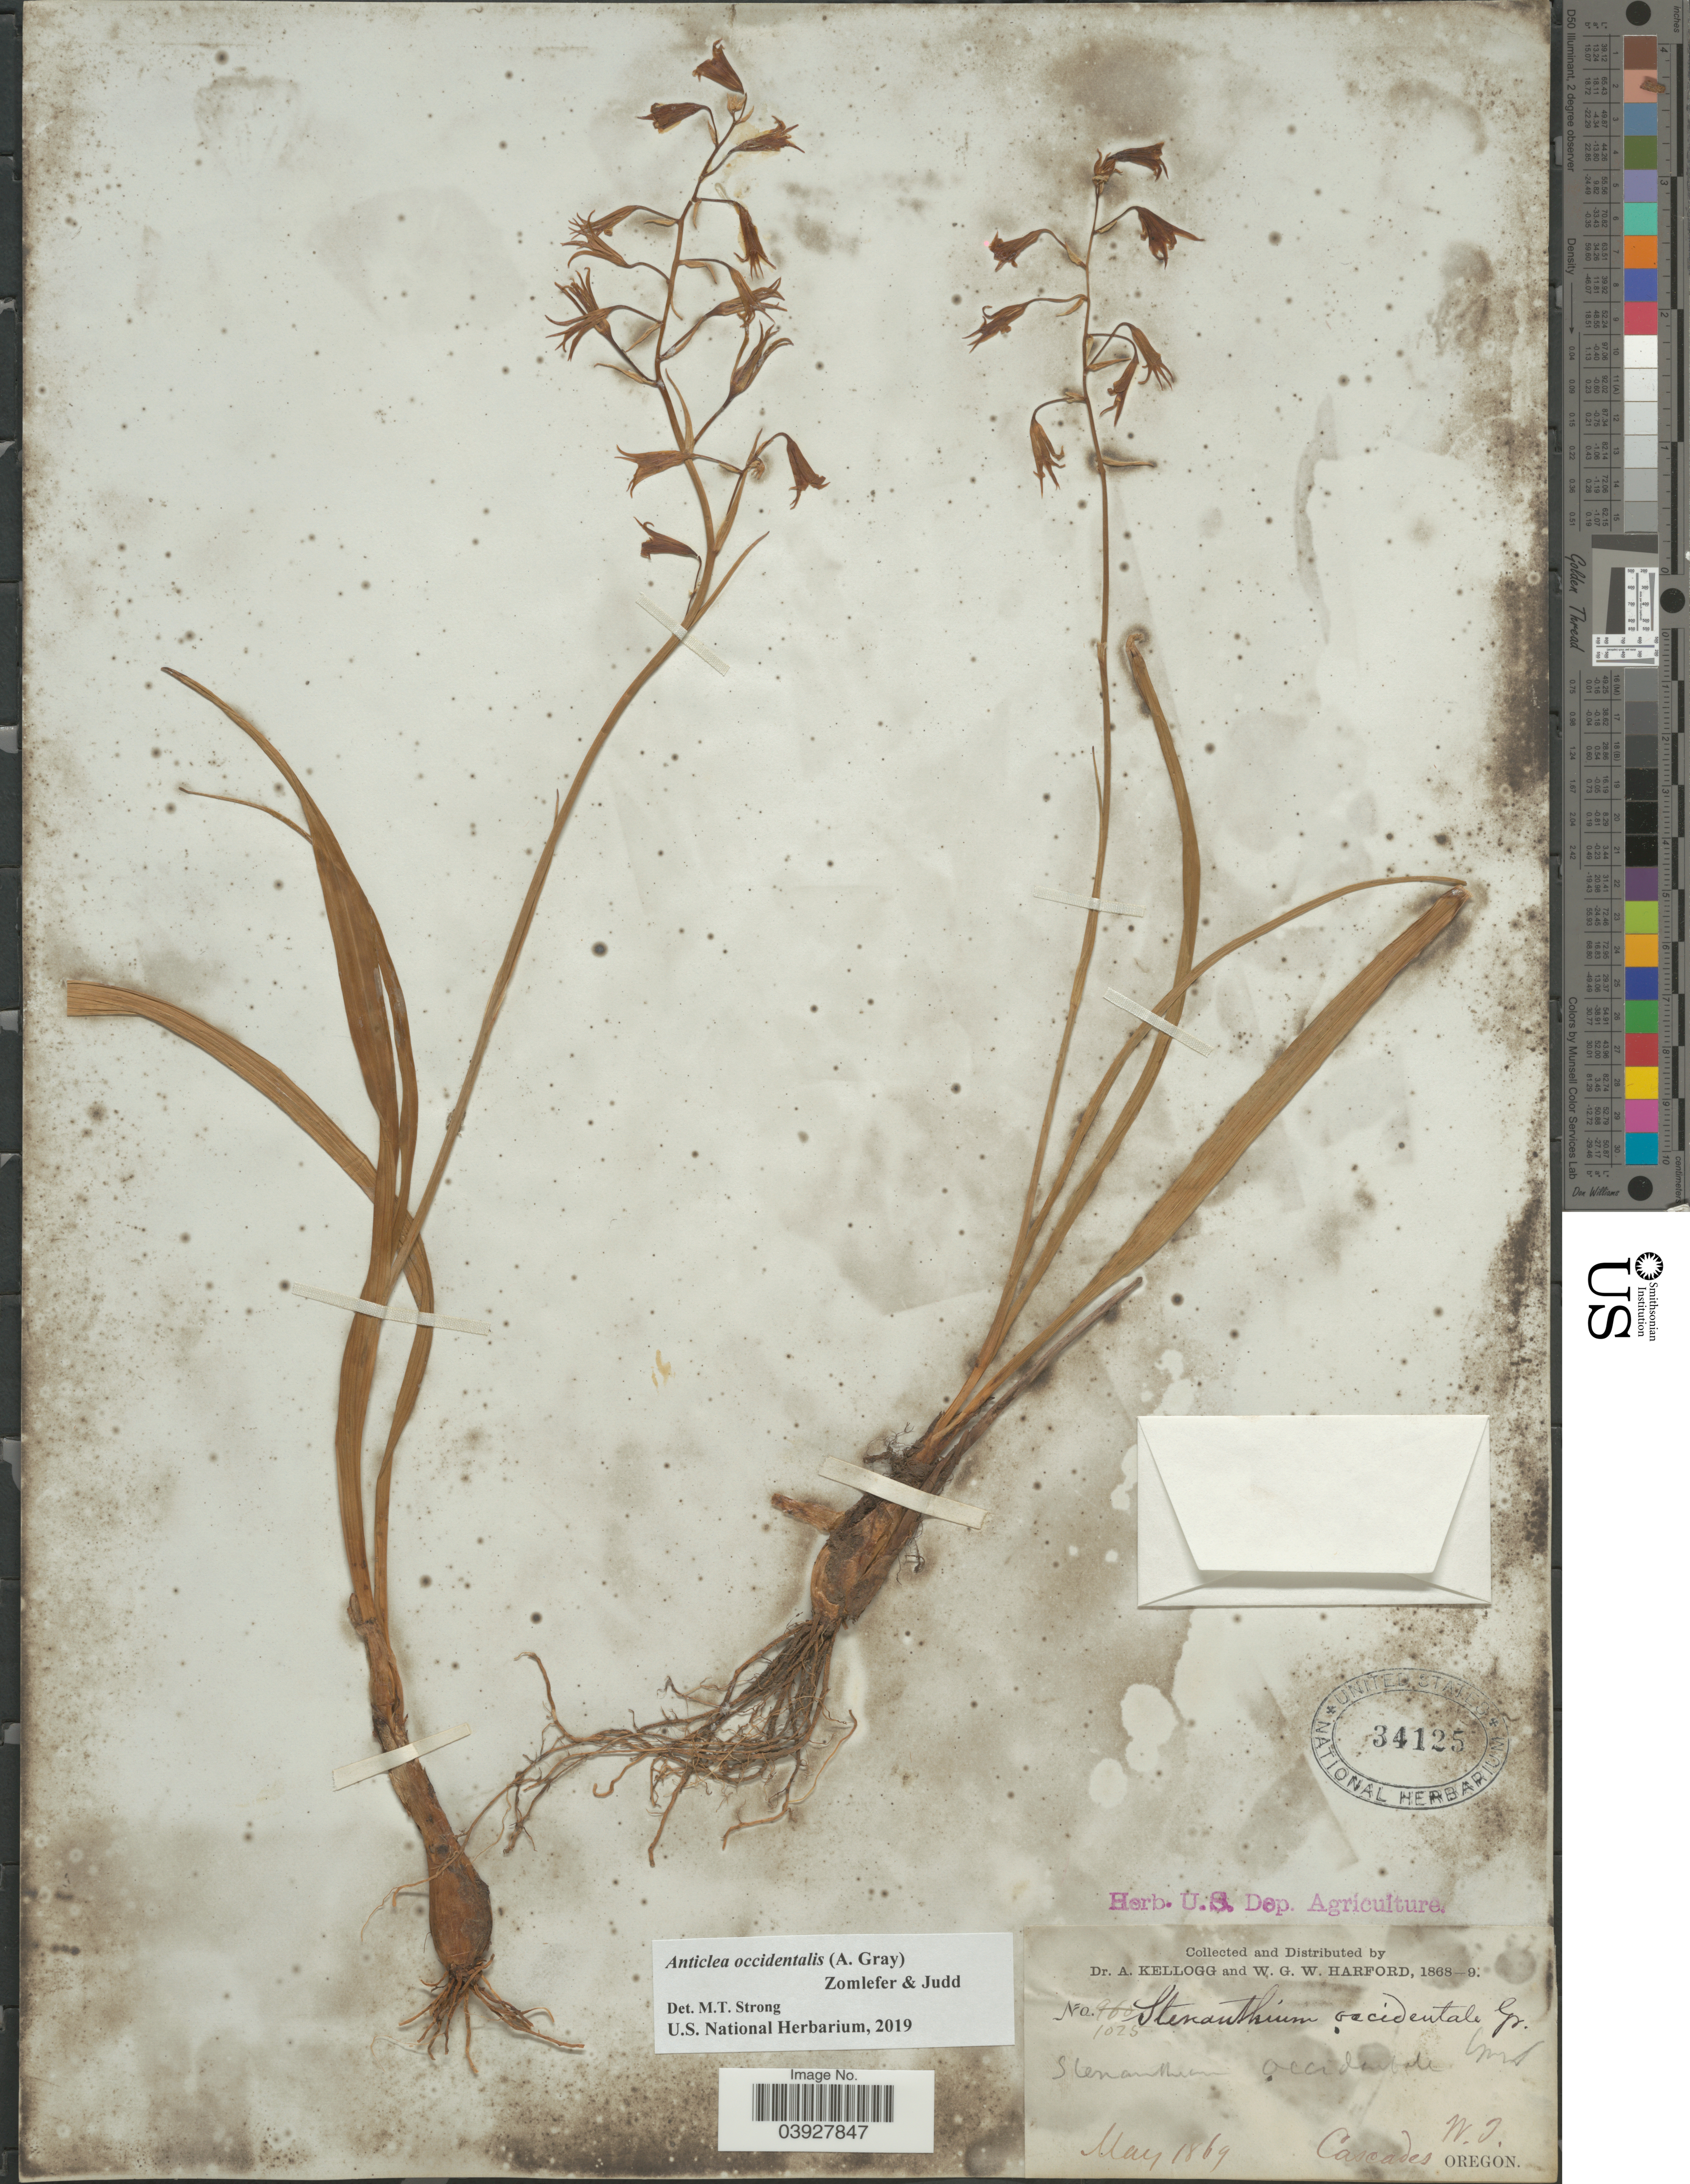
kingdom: Plantae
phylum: Tracheophyta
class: Liliopsida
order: Liliales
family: Melanthiaceae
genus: Anticlea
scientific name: Anticlea occidentalis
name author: (A. Gray) Zomlefer & Judd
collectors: A. Kellogg & W. G. W. Harford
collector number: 1025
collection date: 1869-05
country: United States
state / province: Oregon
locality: W.I. Cascades Oregon.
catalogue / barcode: US 34125